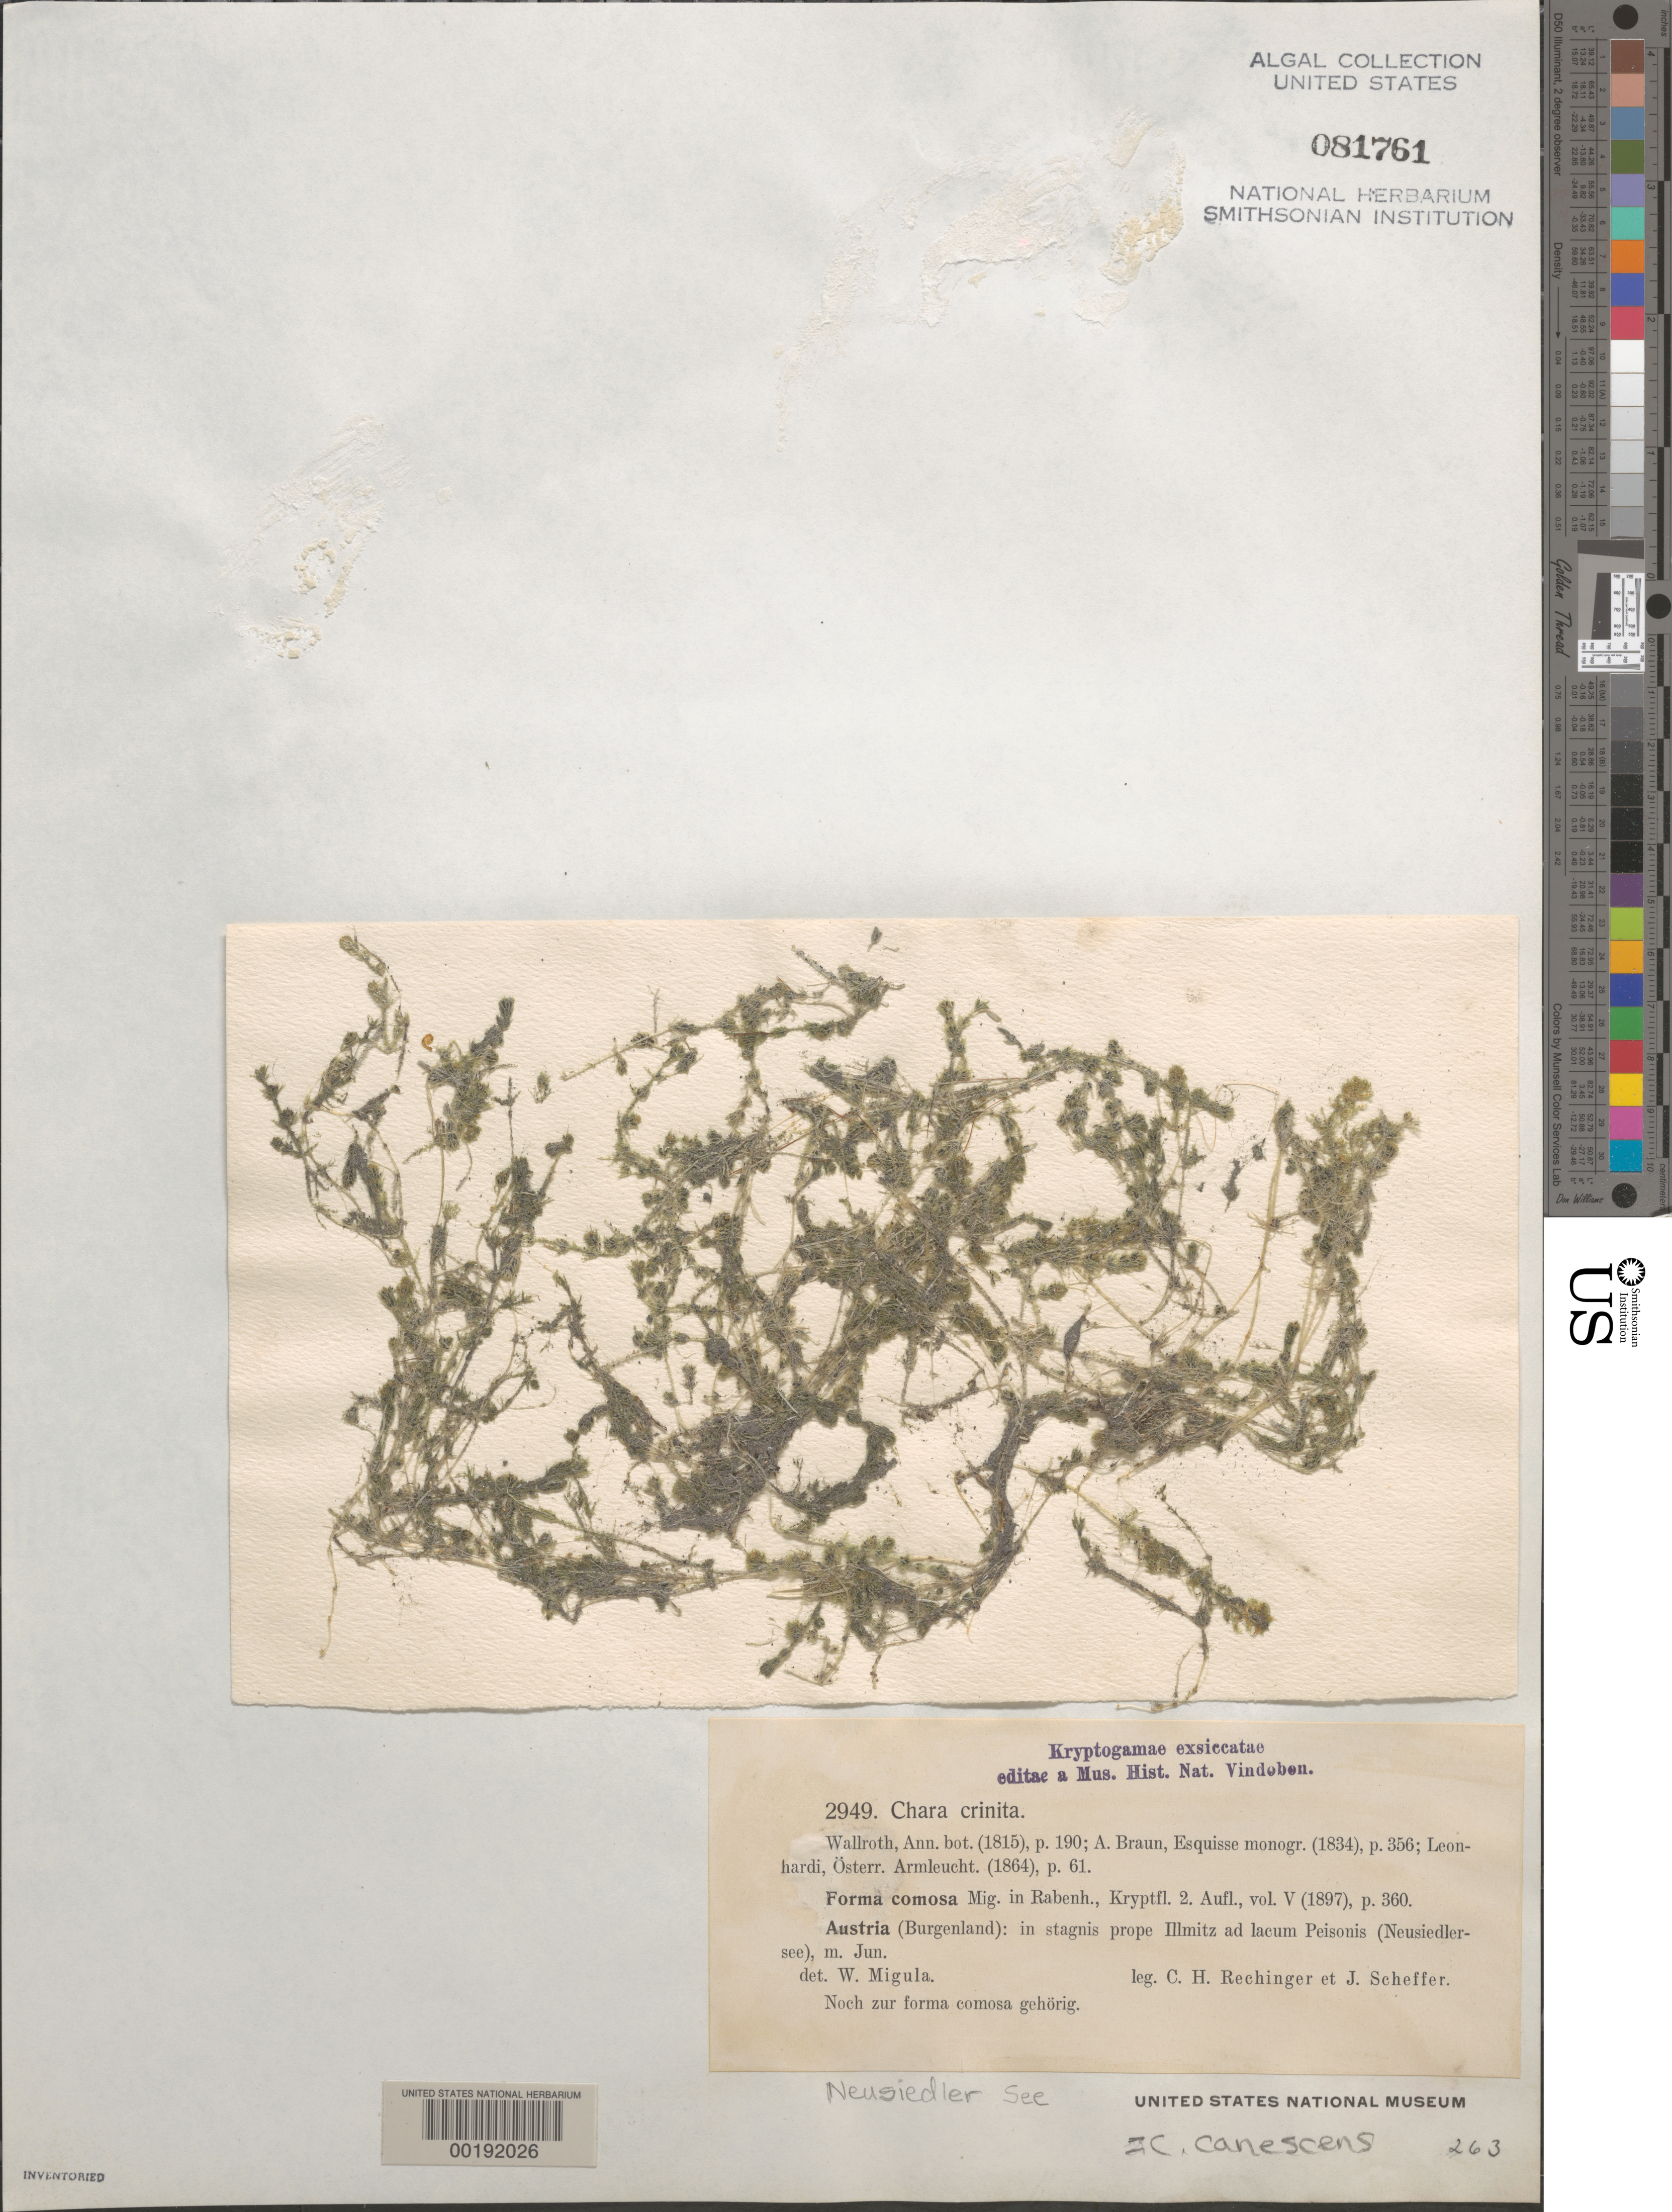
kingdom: Plantae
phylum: Charophyta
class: Charophyceae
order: Charales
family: Characeae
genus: Chara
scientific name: Chara canescens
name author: Loisel.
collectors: K. H. Rechinger & J. Scheffer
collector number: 2949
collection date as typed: Jun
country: Austria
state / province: Burgenland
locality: Peisonis, near Illmitz, Neuisiedlersee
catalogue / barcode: US 81761